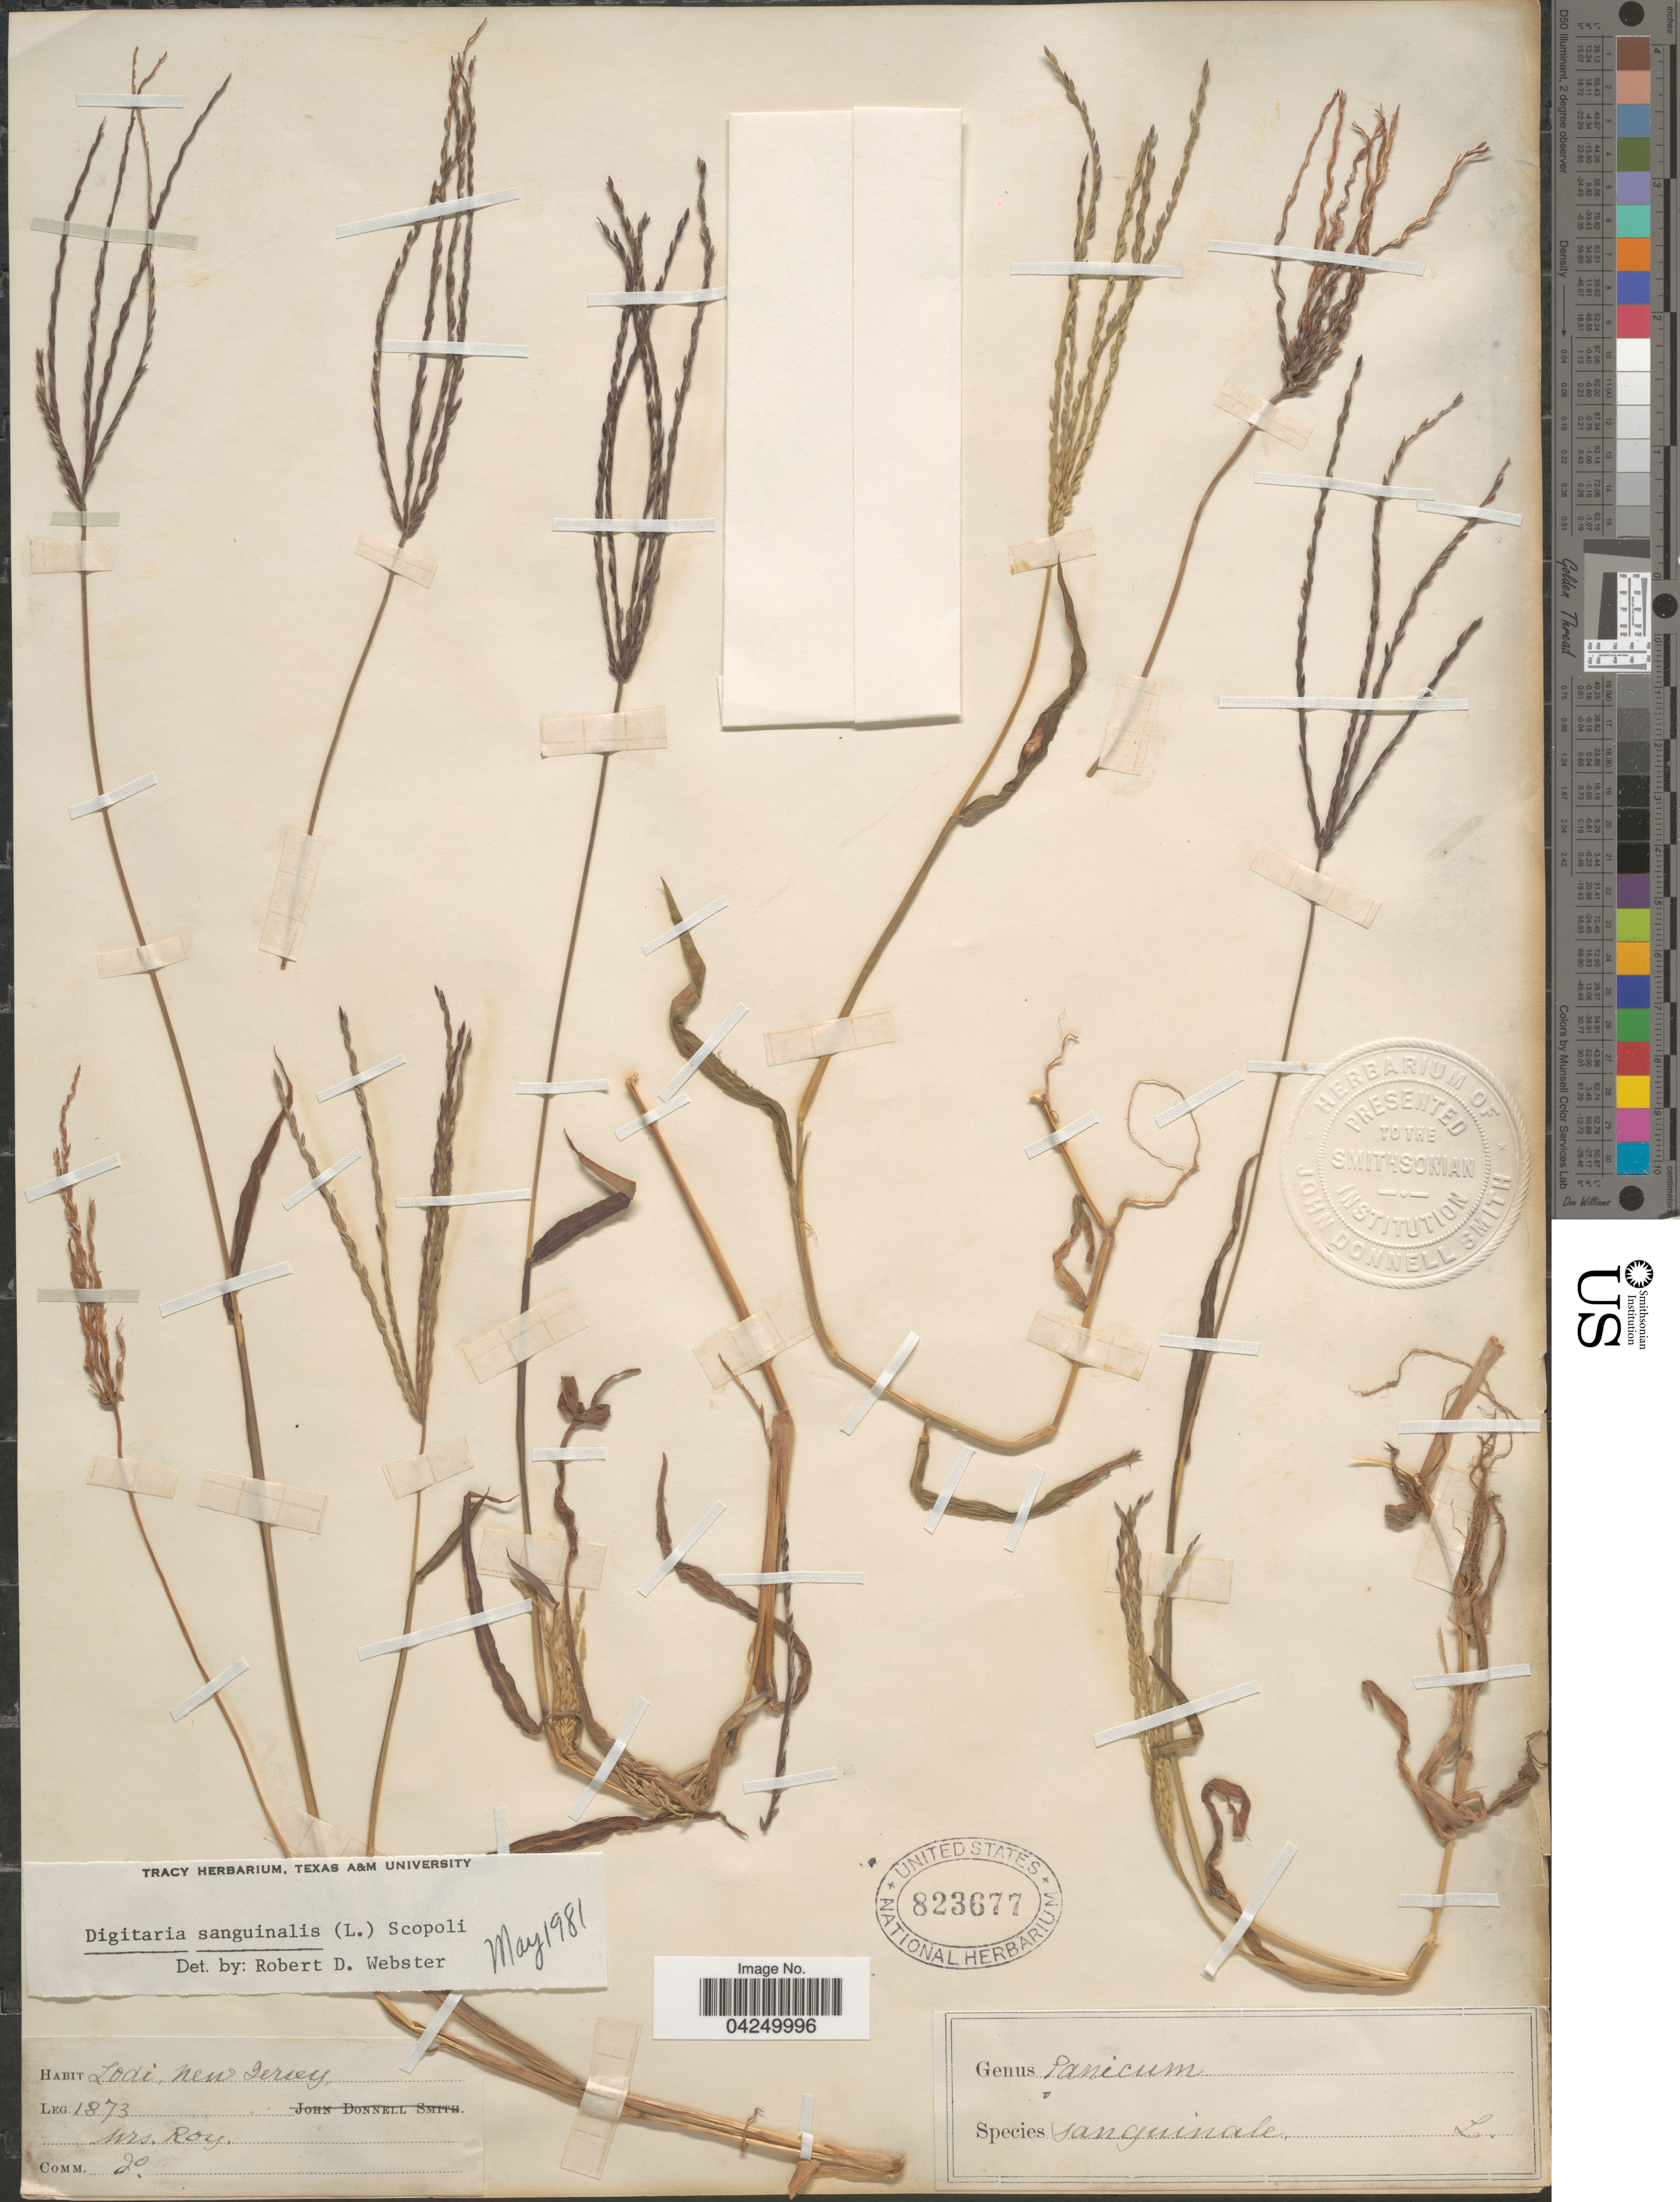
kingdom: Plantae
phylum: Tracheophyta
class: Liliopsida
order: Poales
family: Poaceae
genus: Digitaria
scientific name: Digitaria sanguinalis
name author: (L.) Scop.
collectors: Roy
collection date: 1873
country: United States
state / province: New Jersey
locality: Lodi.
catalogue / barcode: US 823677